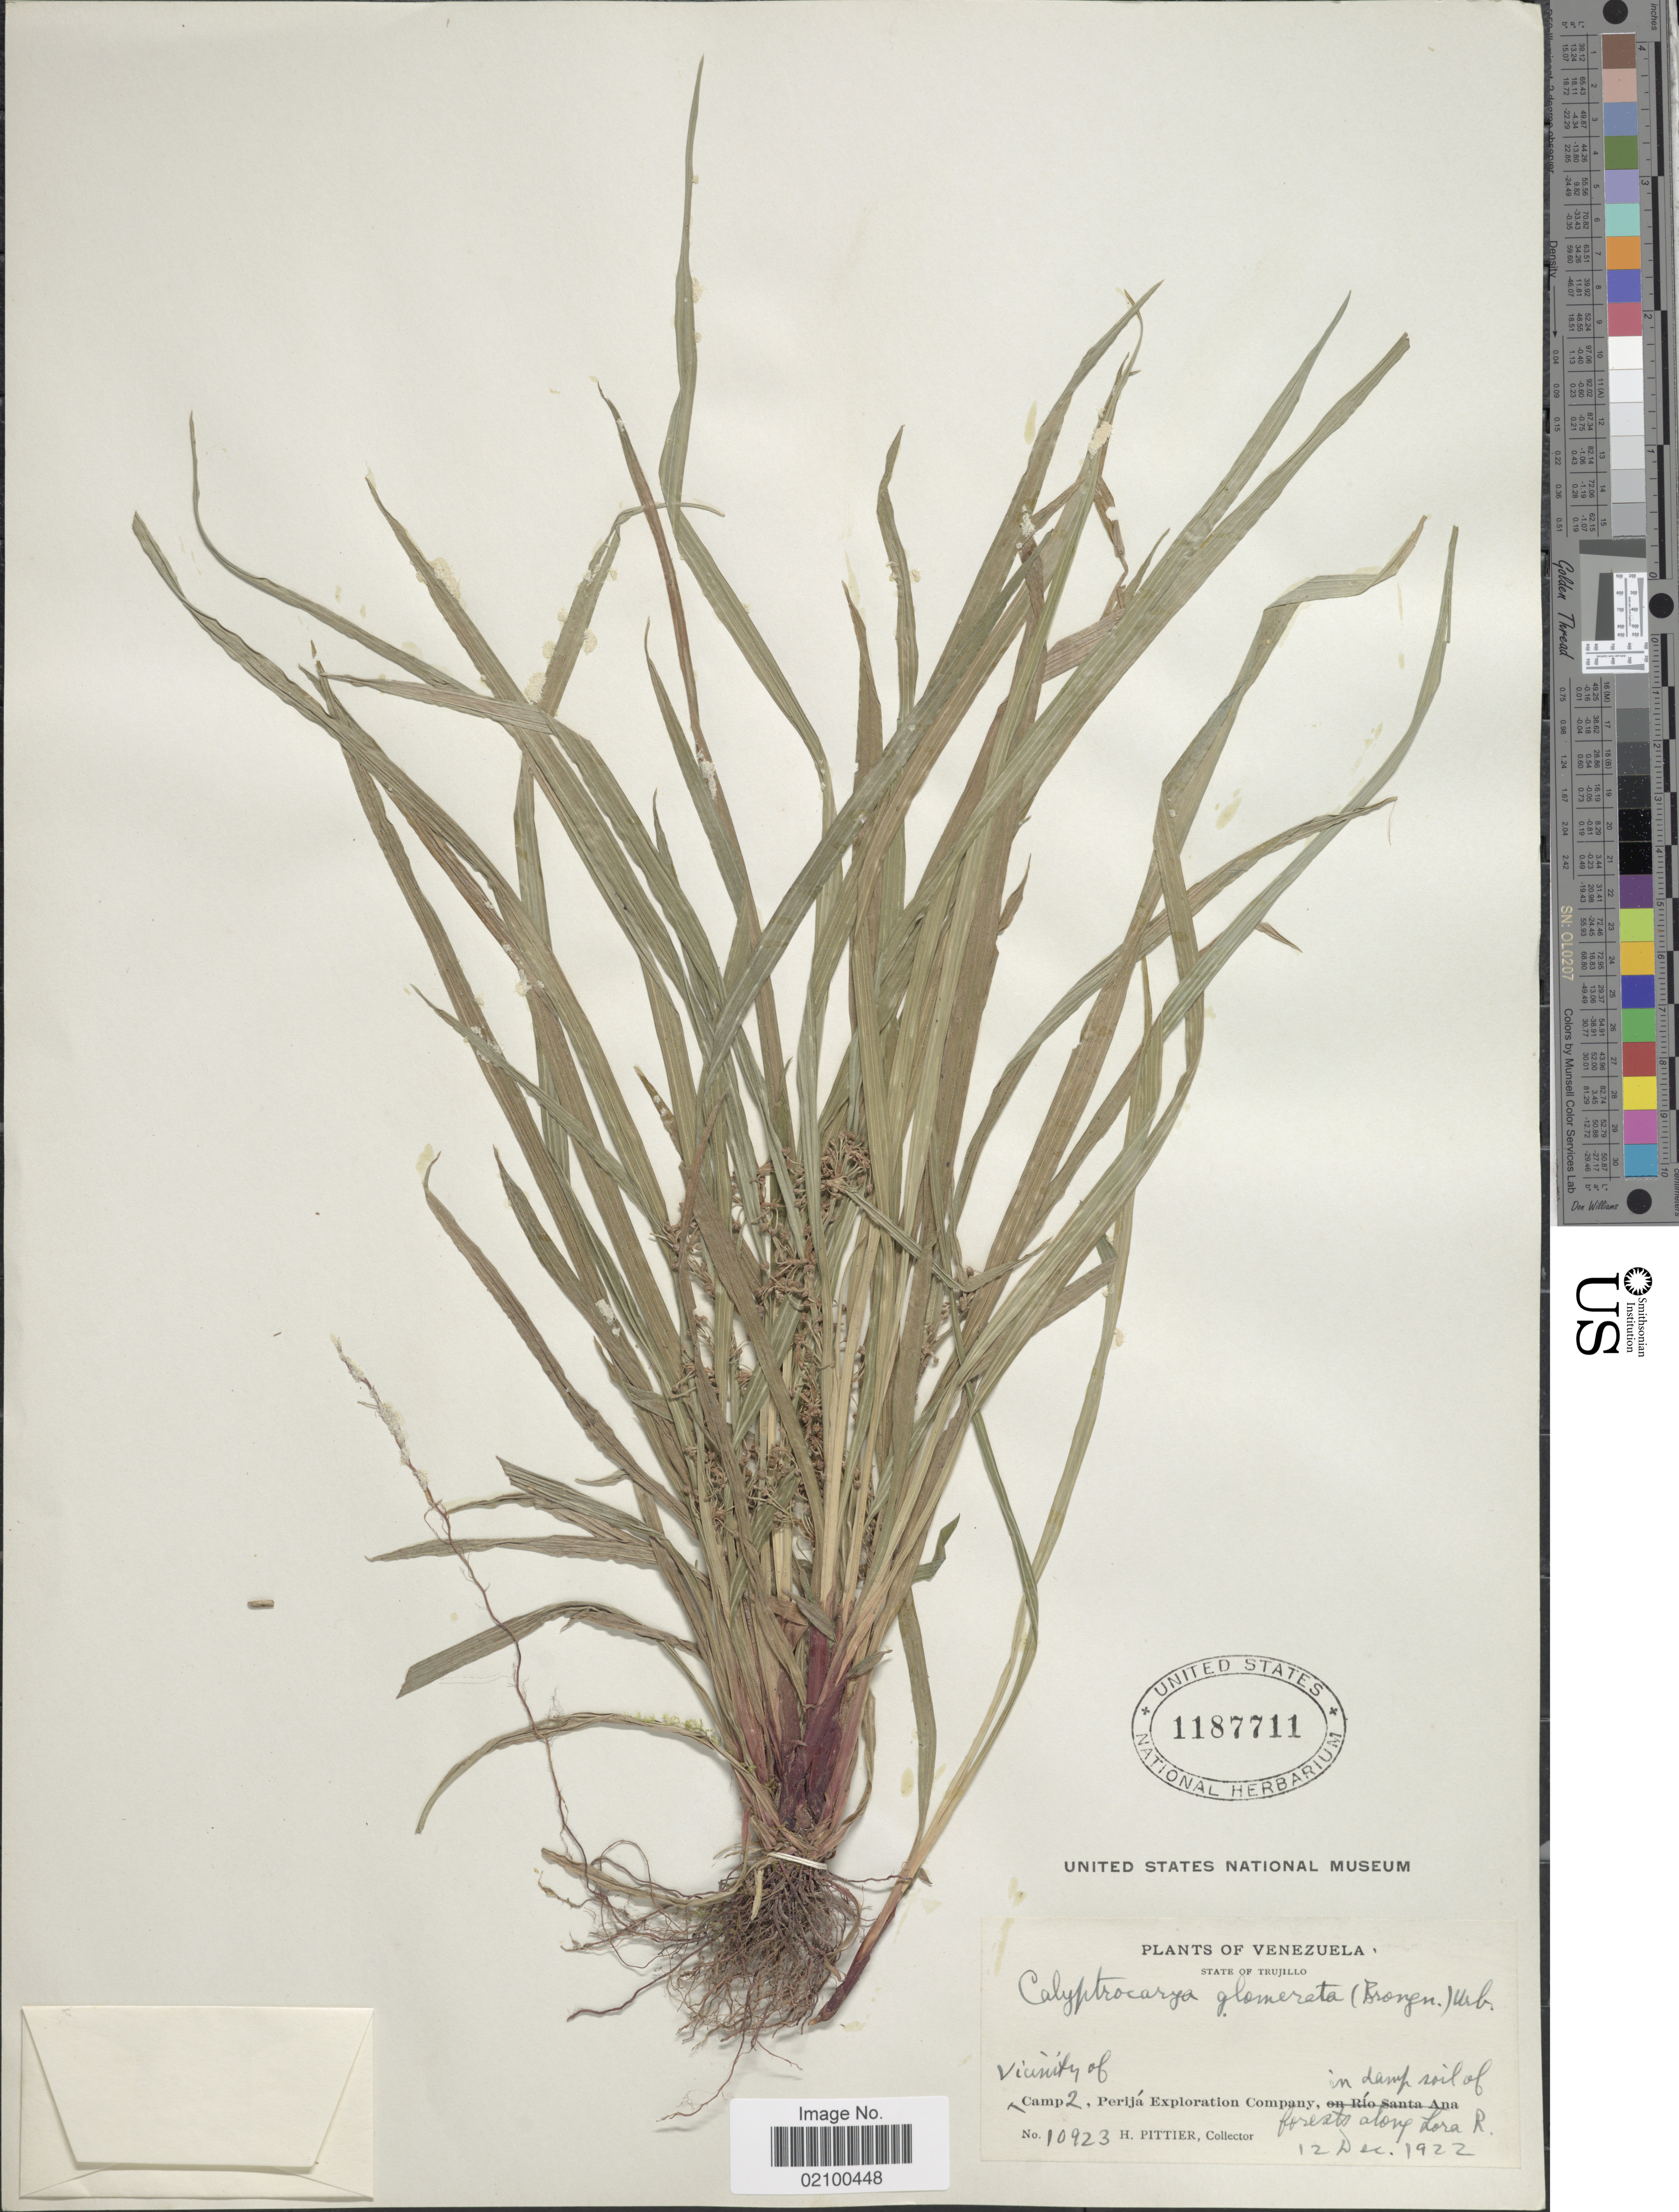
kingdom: Plantae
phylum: Tracheophyta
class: Liliopsida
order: Poales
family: Cyperaceae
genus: Calyptrocarya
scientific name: Calyptrocarya glomerulata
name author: (Brongn.) Urb.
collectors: H. F. Pittier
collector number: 10923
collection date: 1922-12-12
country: Venezuela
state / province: Trujillo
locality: Vicinity of Camp 2, Perija Exploration Company, in damp soil of forests along Lora R.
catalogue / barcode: US 1187711